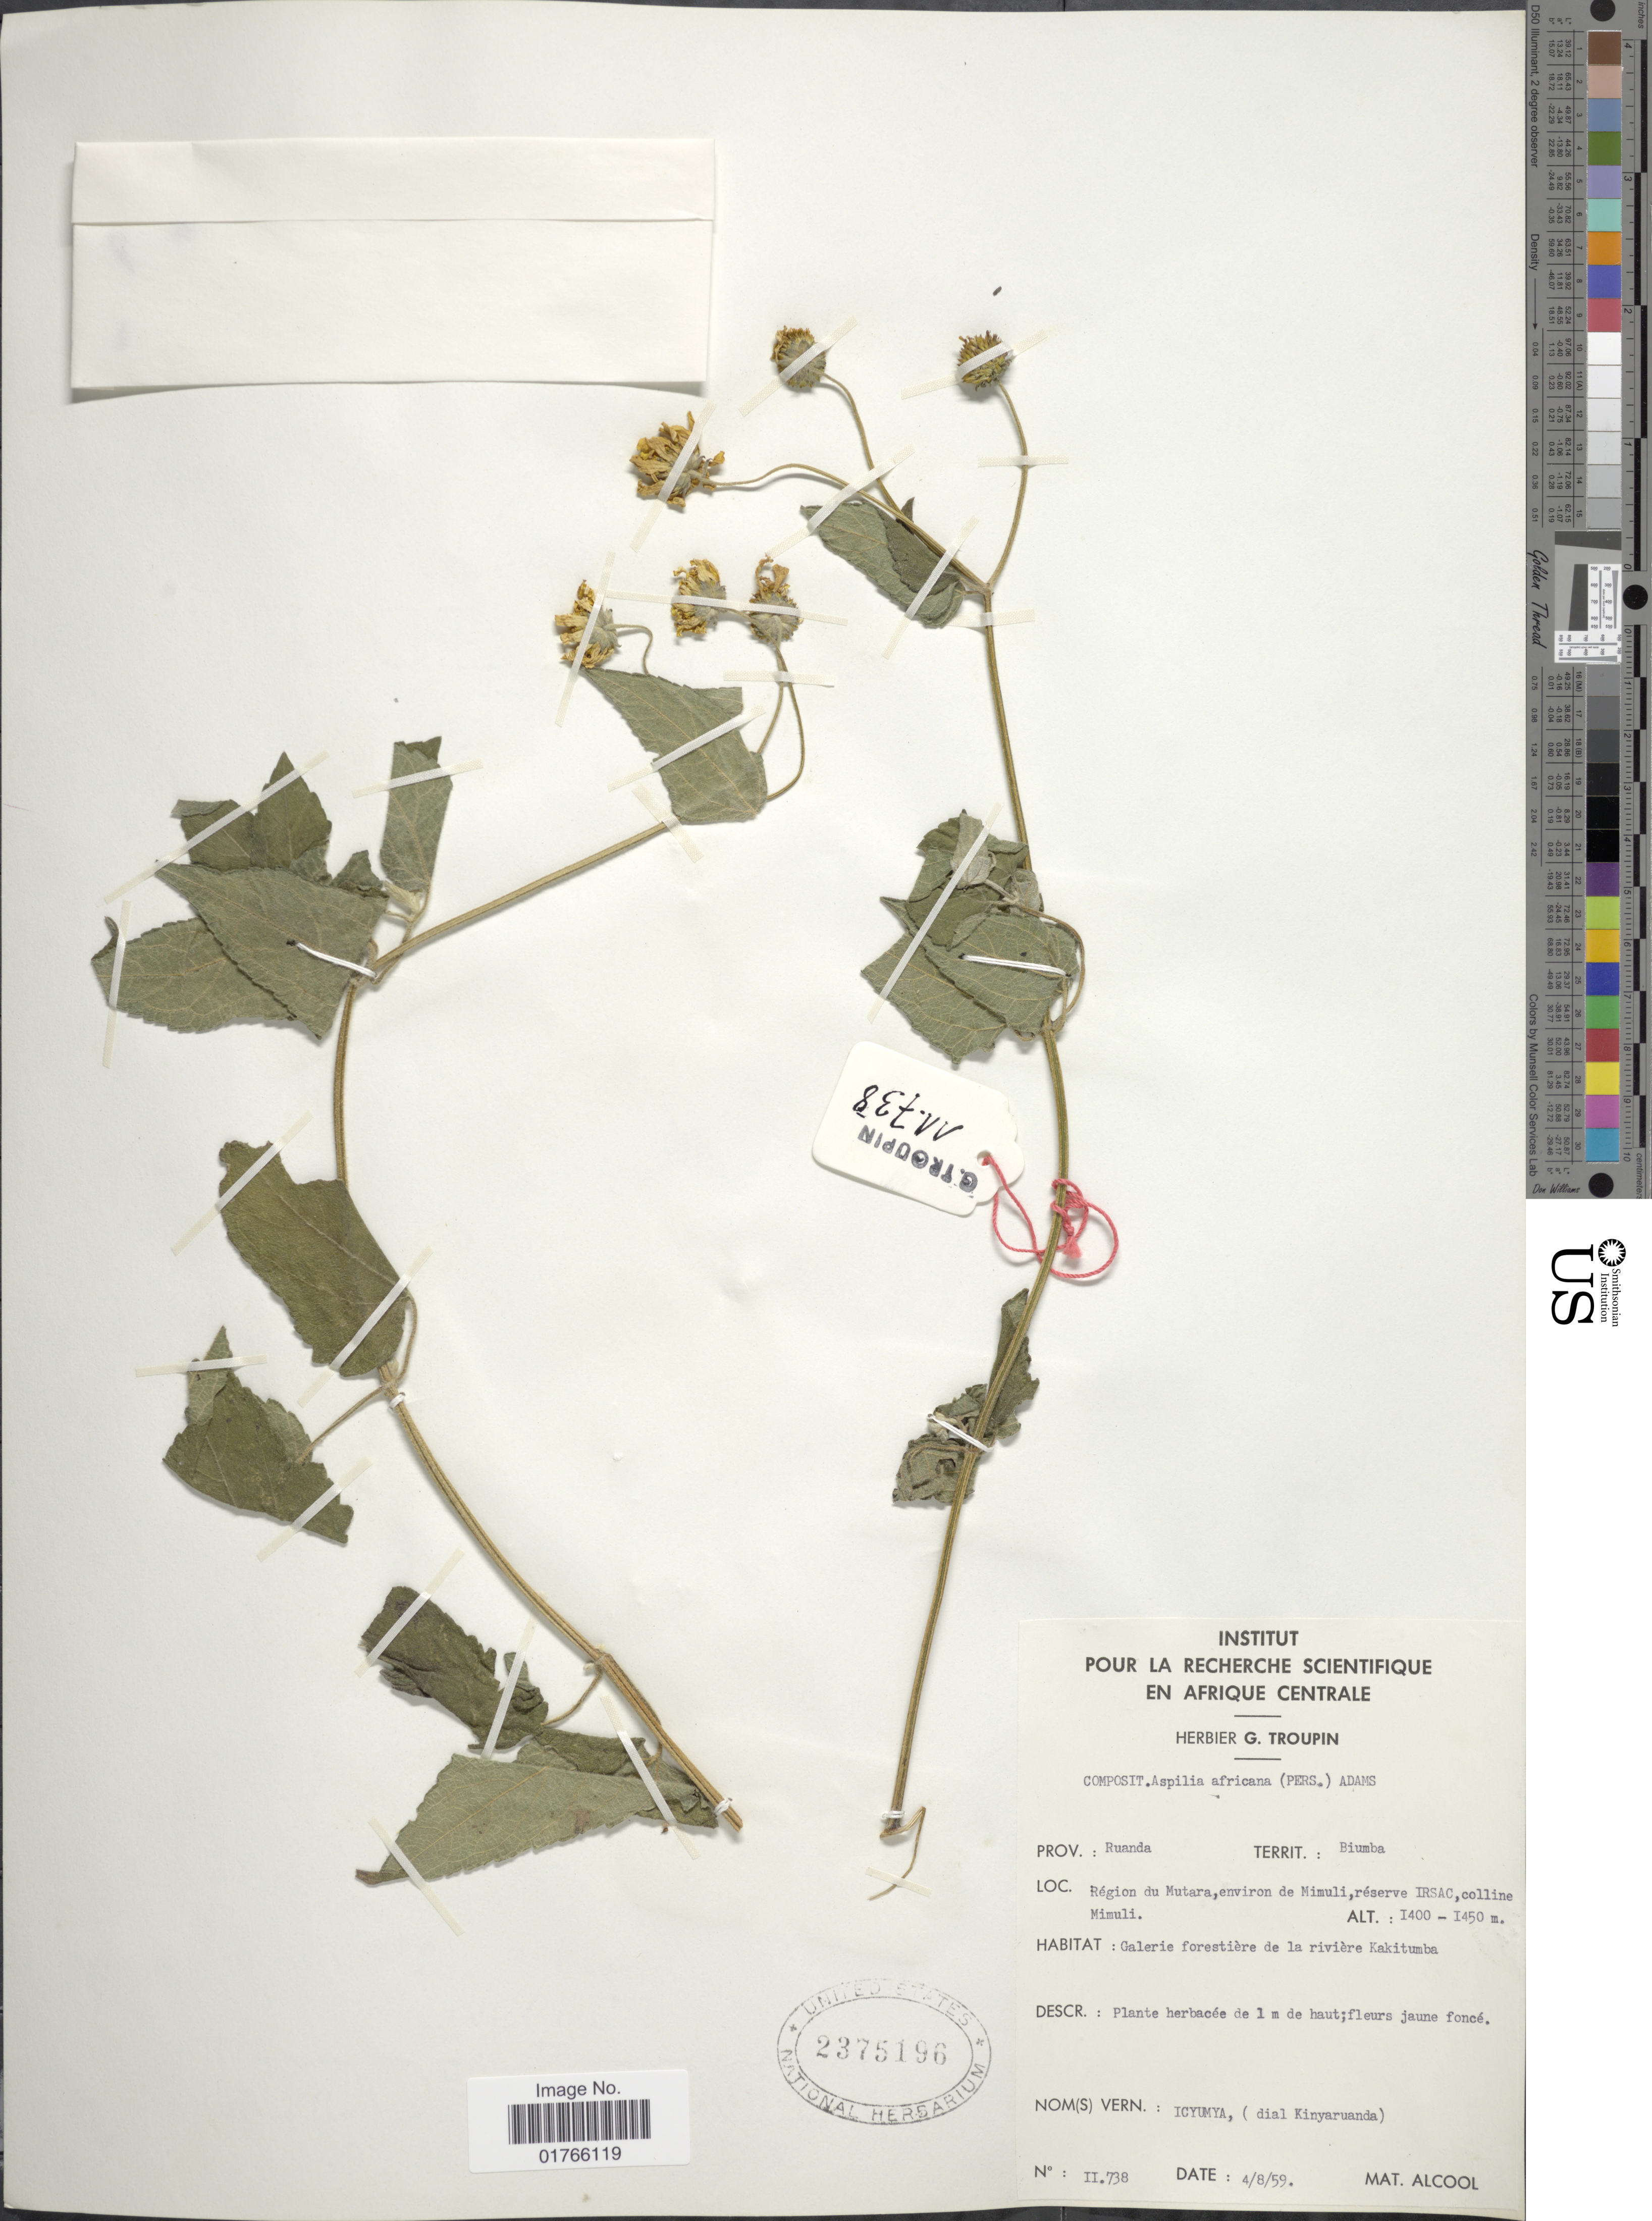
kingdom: Plantae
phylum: Tracheophyta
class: Magnoliopsida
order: Asterales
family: Asteraceae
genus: Aspilia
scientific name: Aspilia africana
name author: (Pers.) C.D. Adams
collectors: ex herb. G. Troupin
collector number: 2/738*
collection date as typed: Transcribed d/m/y: 4/8/59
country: Rwanda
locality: Biumba, Region du Mutara, environ de Mimuli, reserve Irsac, colline Mimuli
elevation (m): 1400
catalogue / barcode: US 2375196